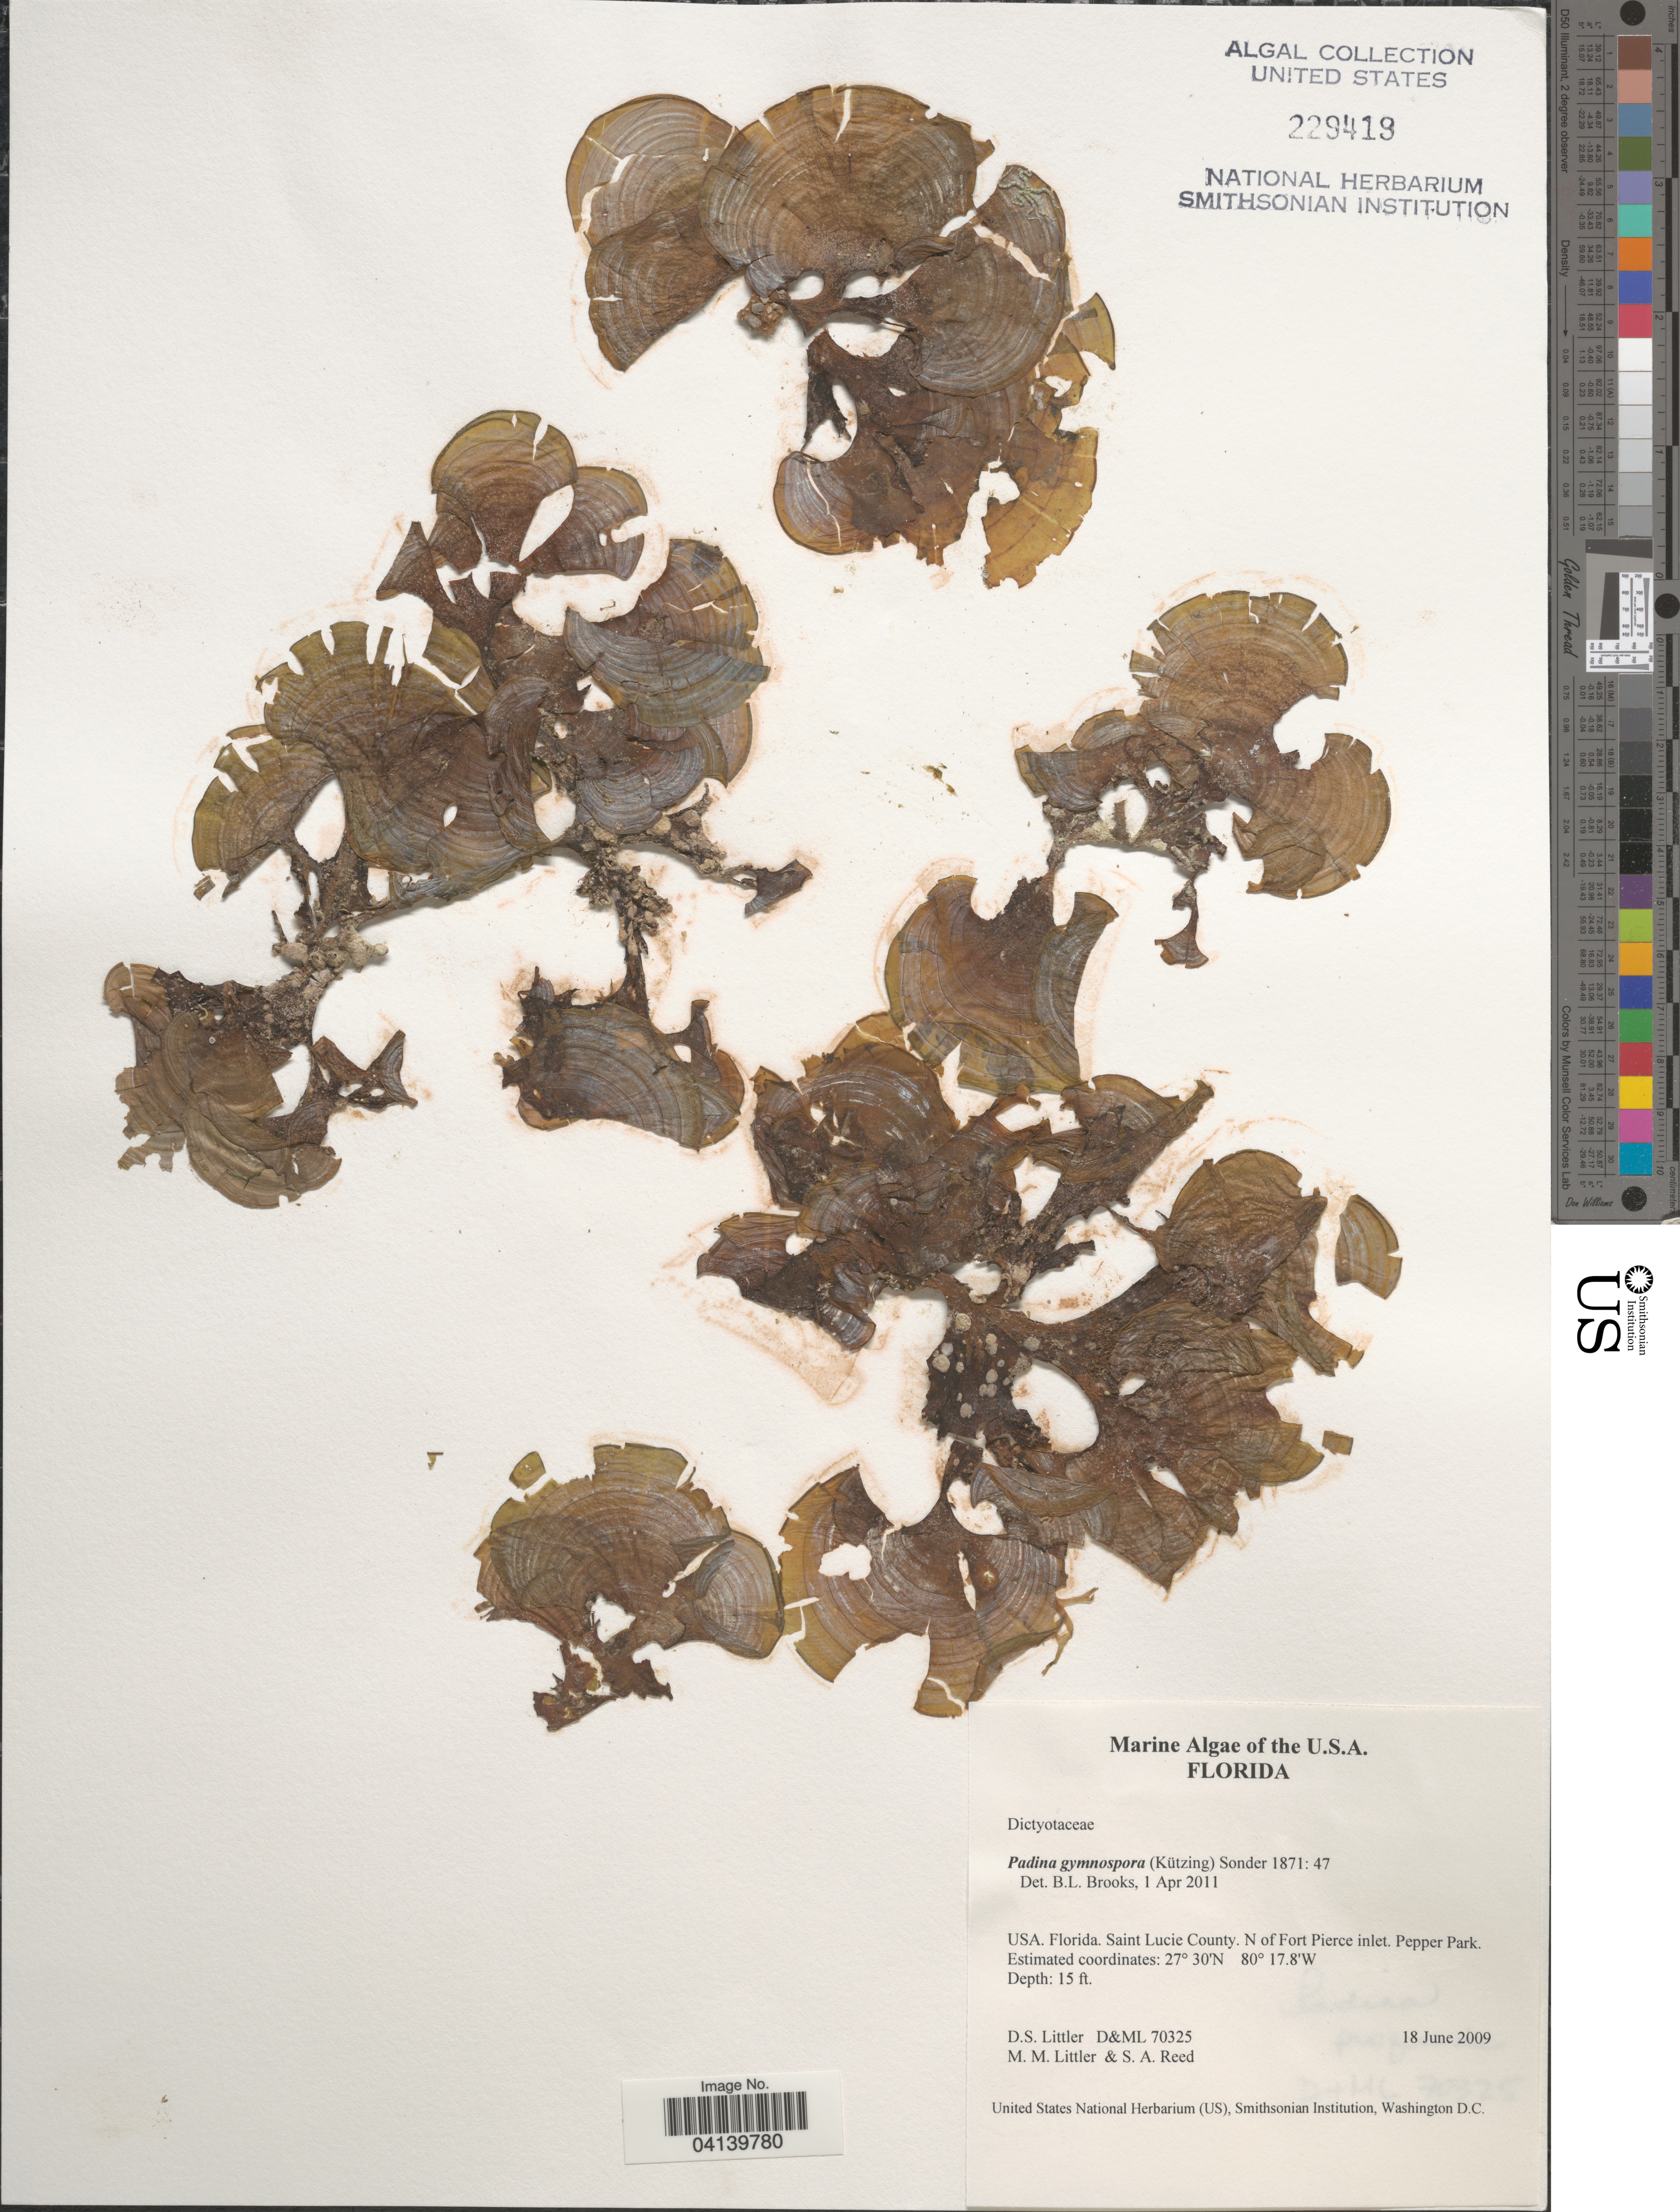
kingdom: Chromista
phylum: Ochrophyta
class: Phaeophyceae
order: Dictyotales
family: Dictyotaceae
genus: Padina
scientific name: Padina gymnospora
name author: (Kütz.) O.G. Sond.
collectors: D. S. Littler & S. Reed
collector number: D&ML 70325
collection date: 2009-06-18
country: United States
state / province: Florida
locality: Saint Lucie County. N of Fort Pierce inlet. Pepper Park.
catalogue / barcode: US 229419